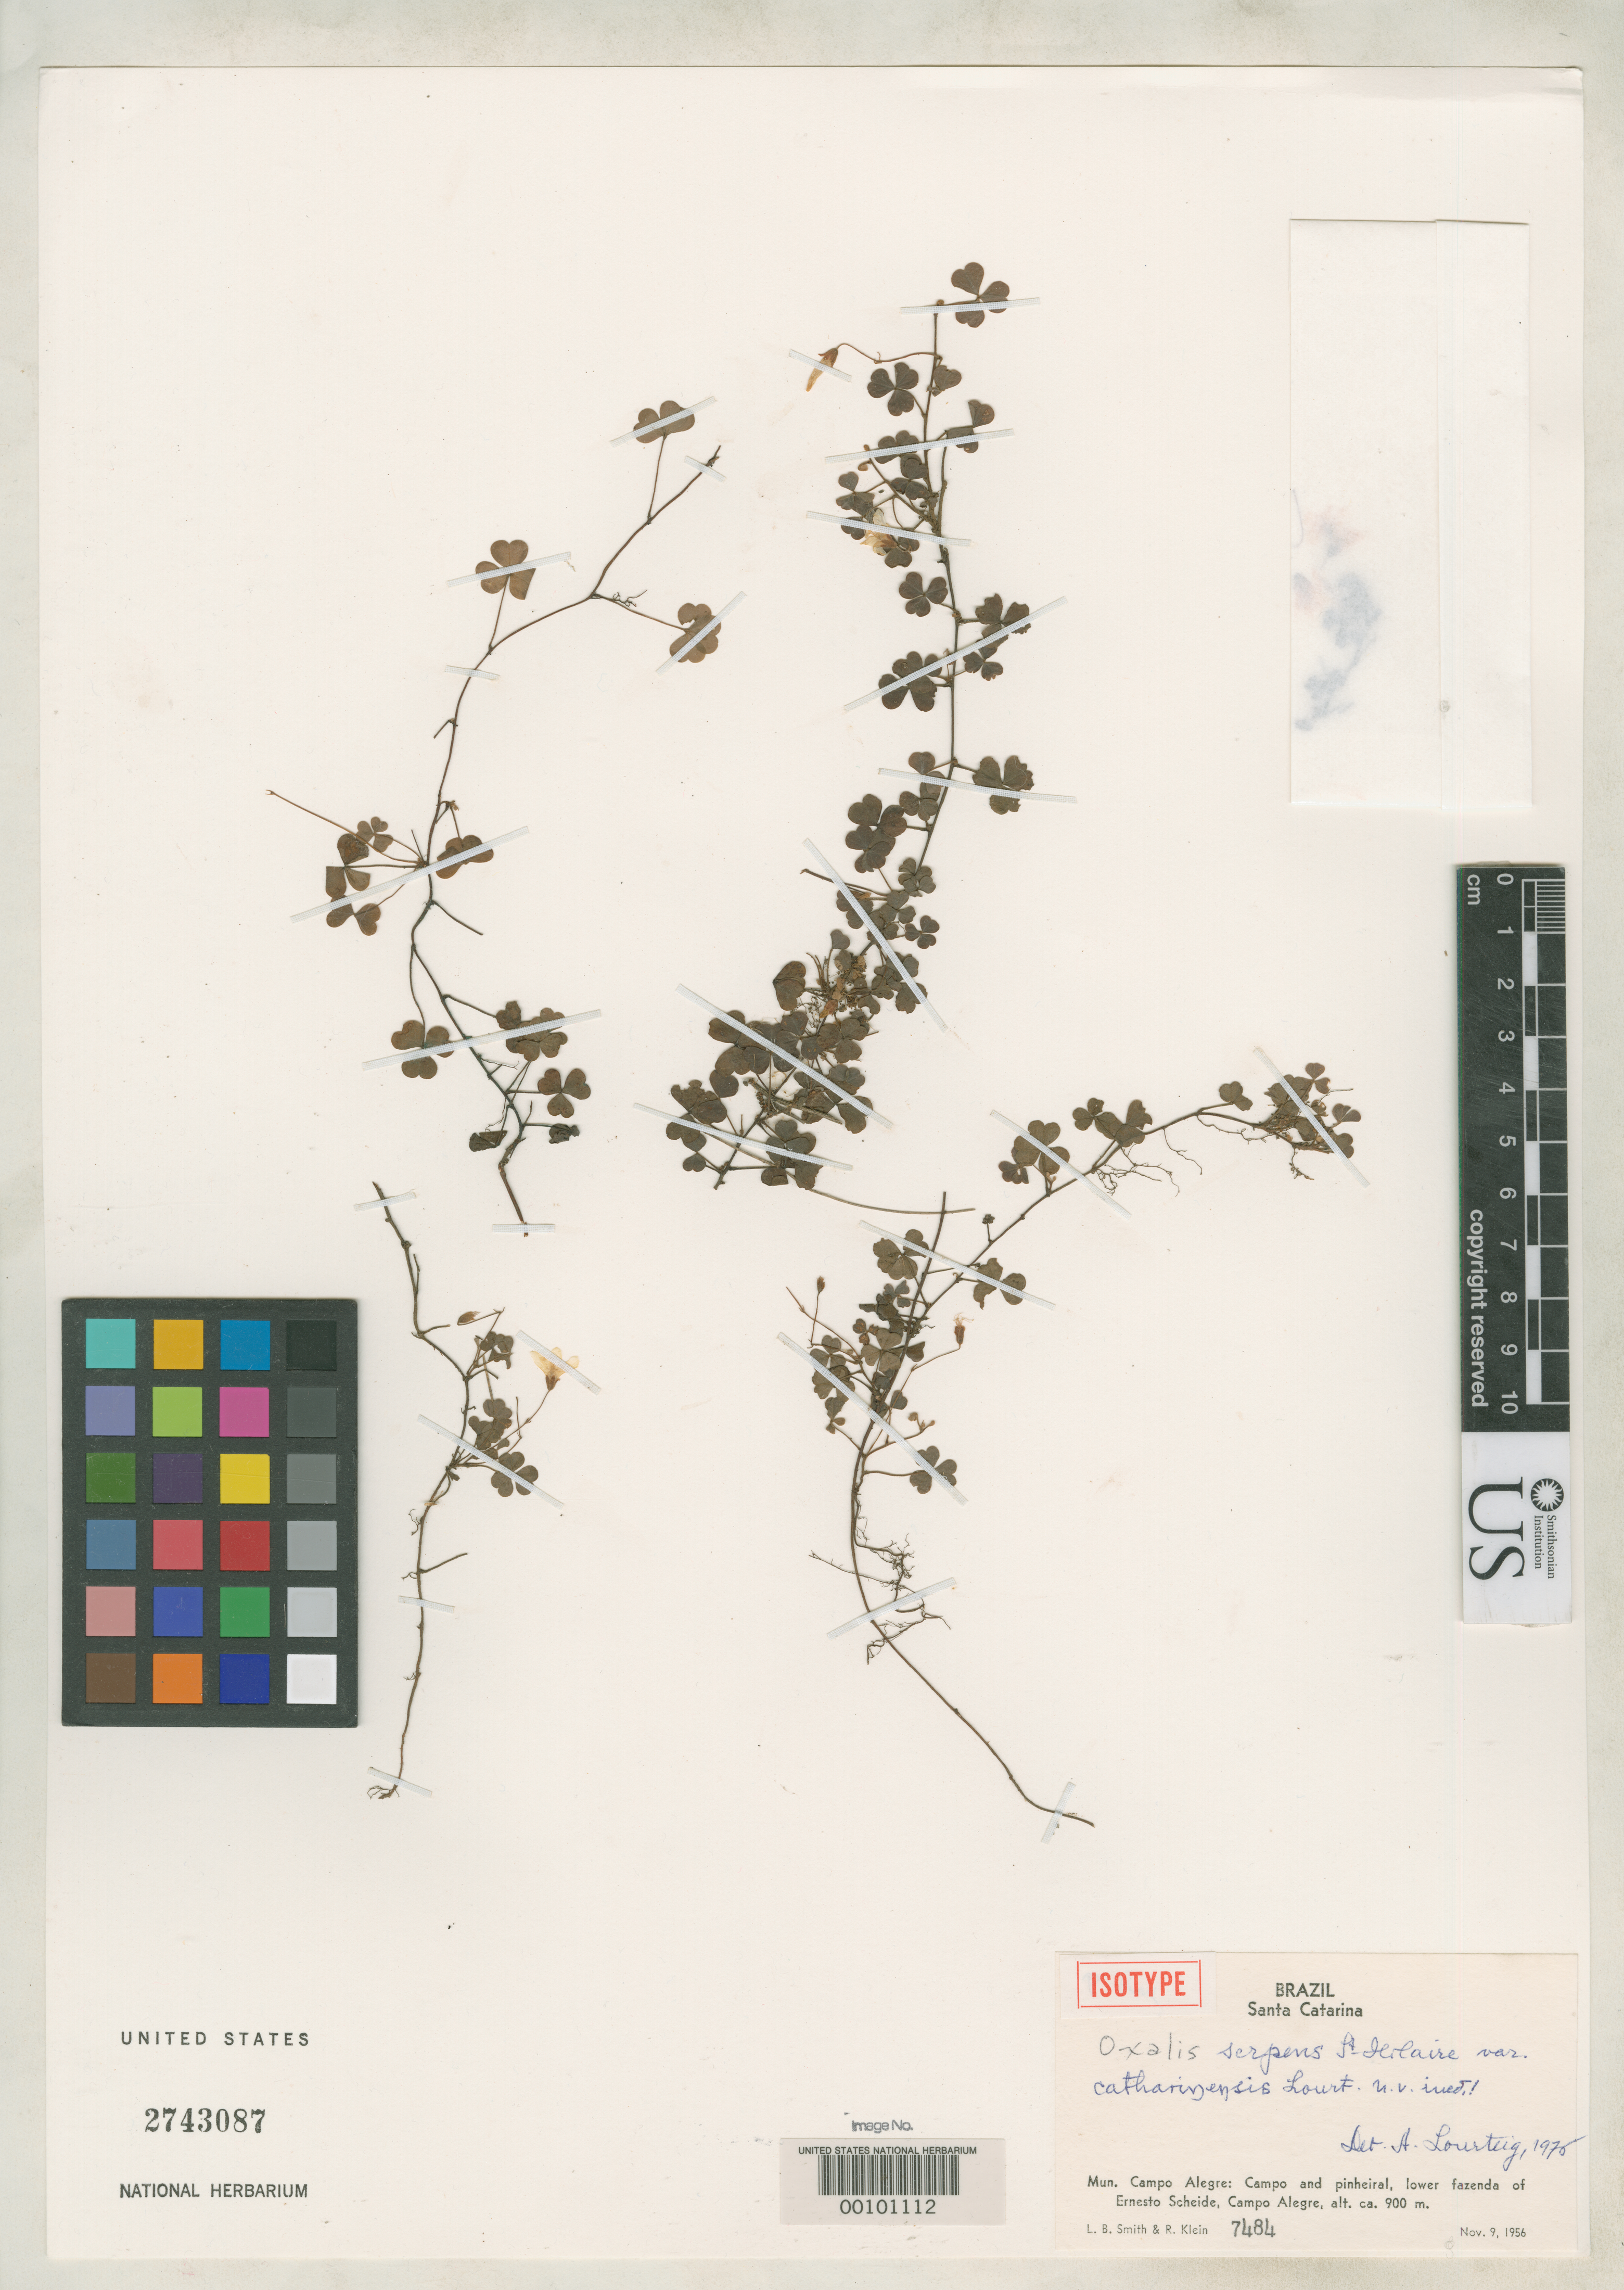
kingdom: Plantae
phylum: Tracheophyta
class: Magnoliopsida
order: Oxalidales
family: Oxalidaceae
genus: Oxalis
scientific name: Oxalis serpens var. catharinensis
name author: Lourteig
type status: Isotype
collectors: L. Smith & R. M. Klein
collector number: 7484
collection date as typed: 09 Nov 1956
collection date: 1956-11-09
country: Brazil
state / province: Santa Catarina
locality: Campo Alegre.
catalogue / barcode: US 2743087